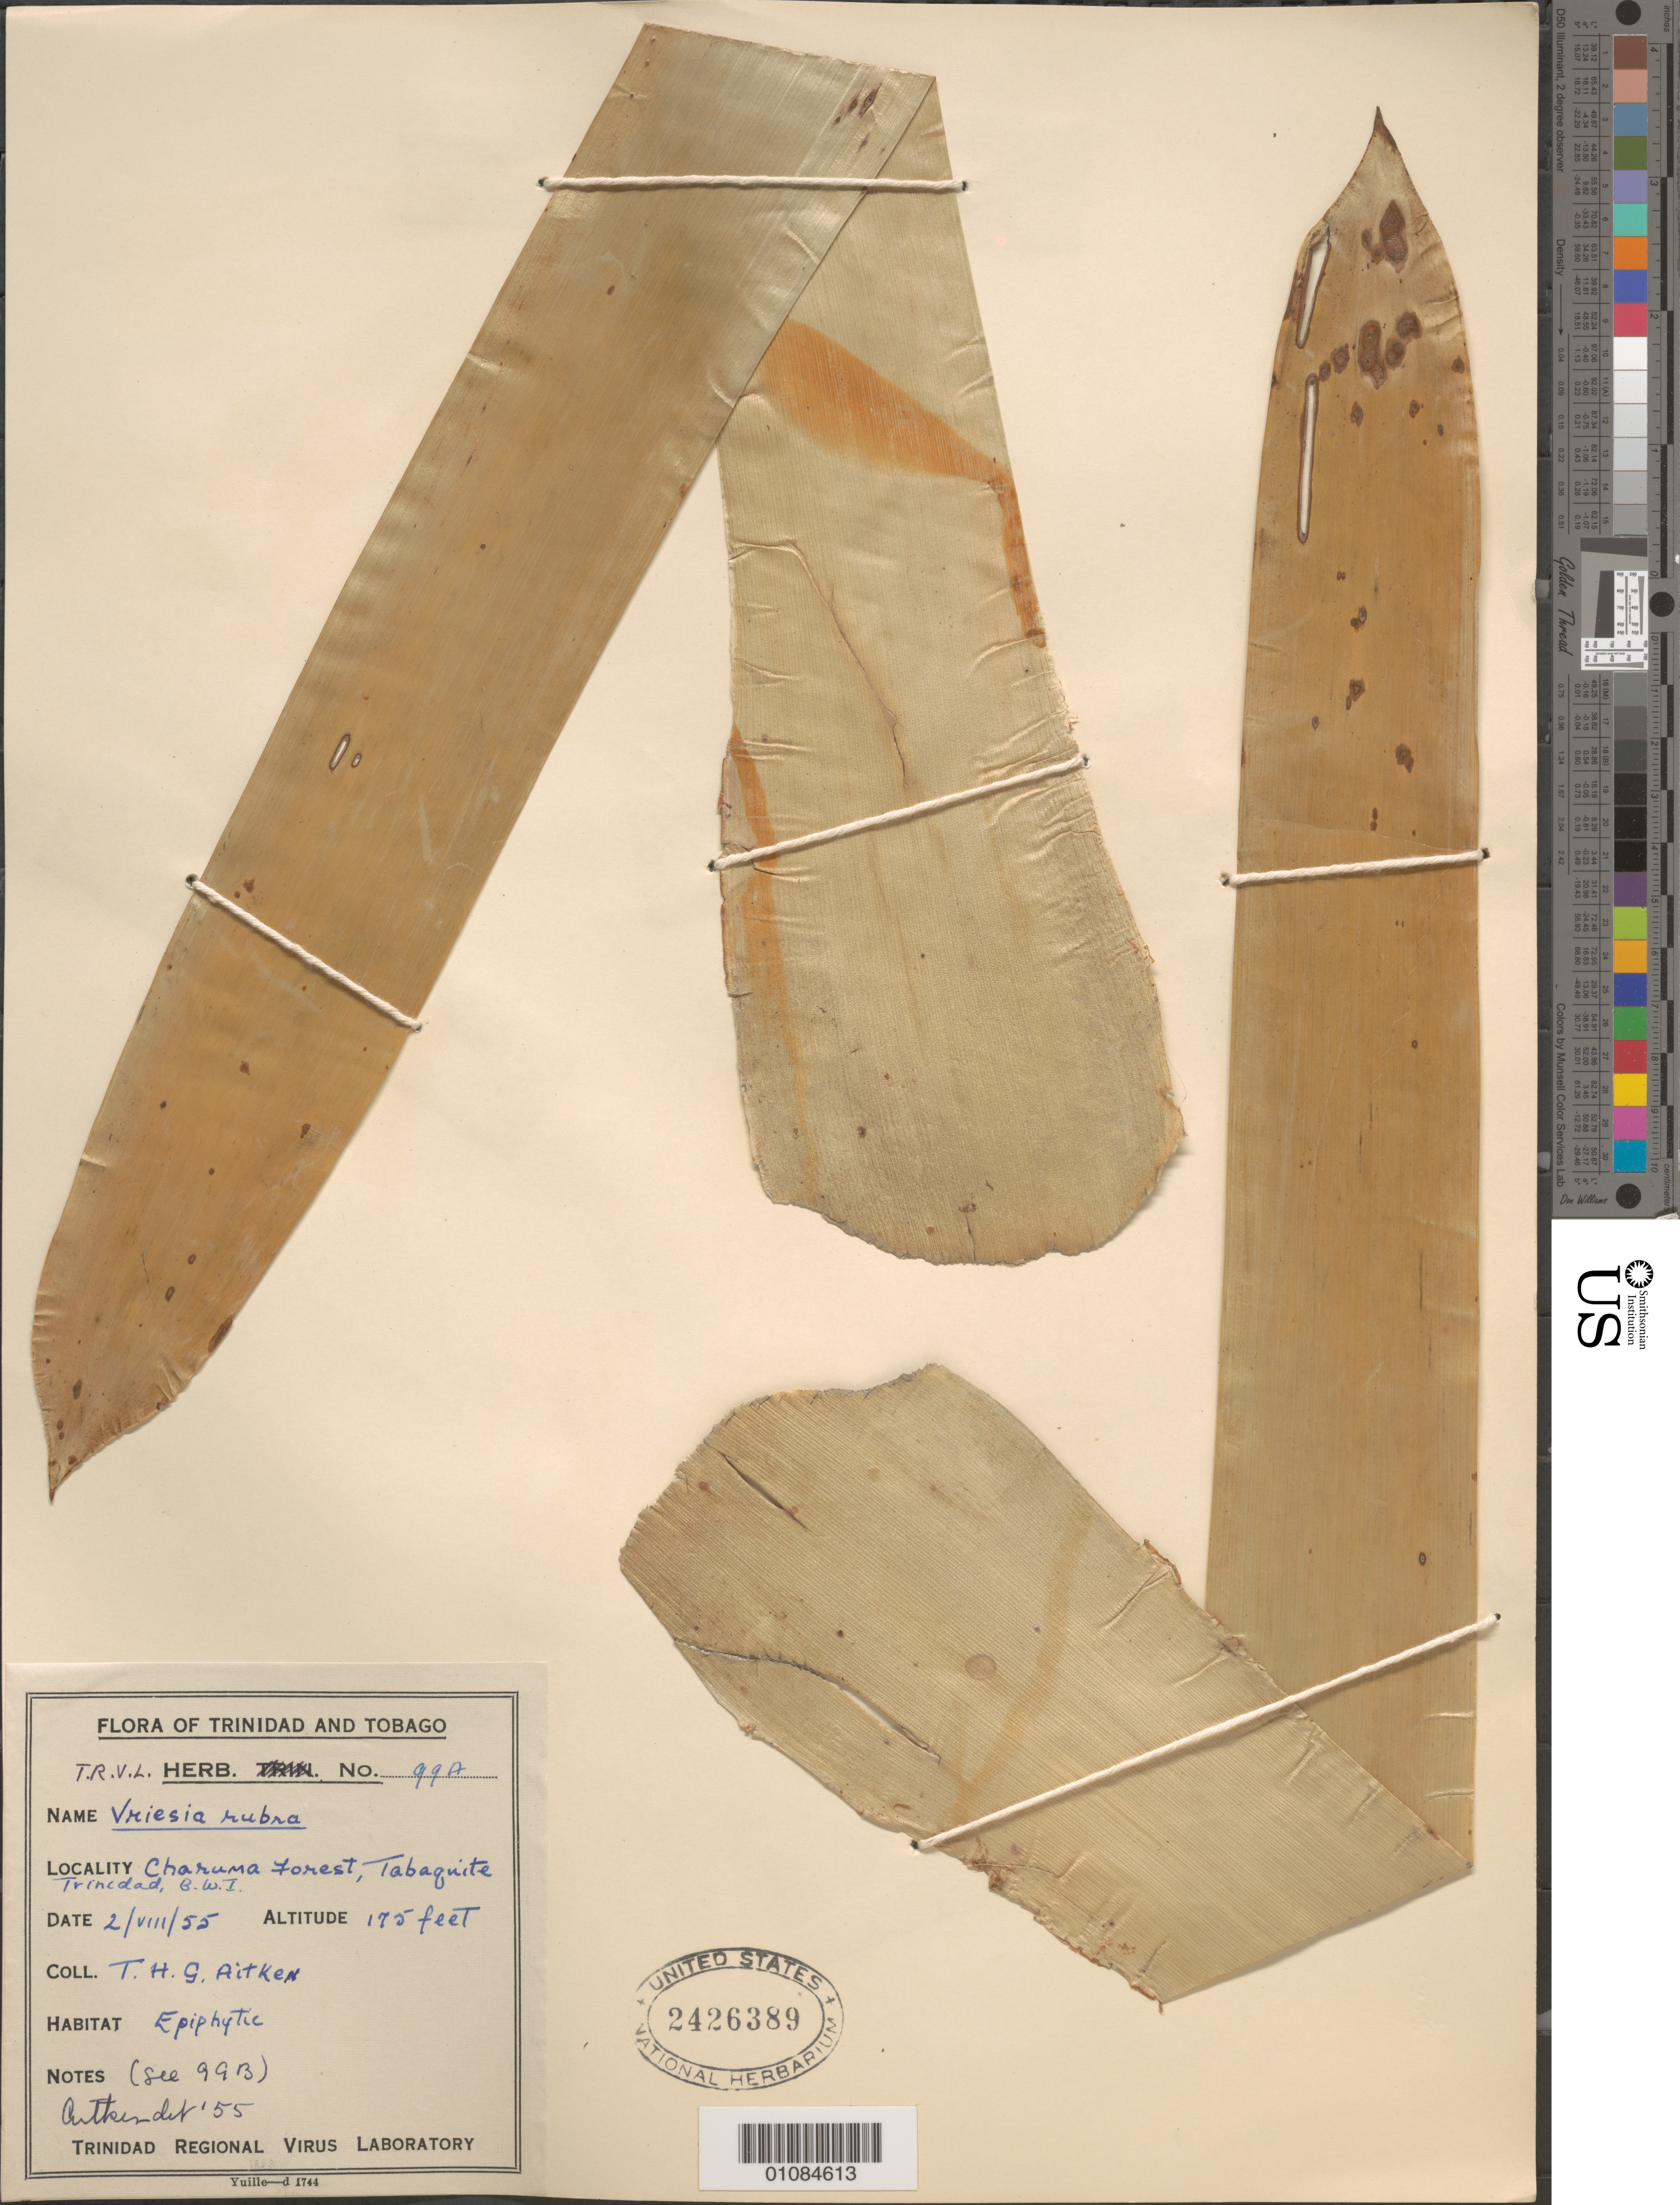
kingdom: Plantae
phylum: Tracheophyta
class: Liliopsida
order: Poales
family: Bromeliaceae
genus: Vriesea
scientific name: Vriesea rubra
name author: (Ruiz & Pav.) Beer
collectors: T. Aitken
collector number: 99A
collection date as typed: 02 Aug 1955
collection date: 1955-08-02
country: Trinidad and Tobago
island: Trinidad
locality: Charuma Forest, Tabaquite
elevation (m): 53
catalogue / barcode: US 2426389